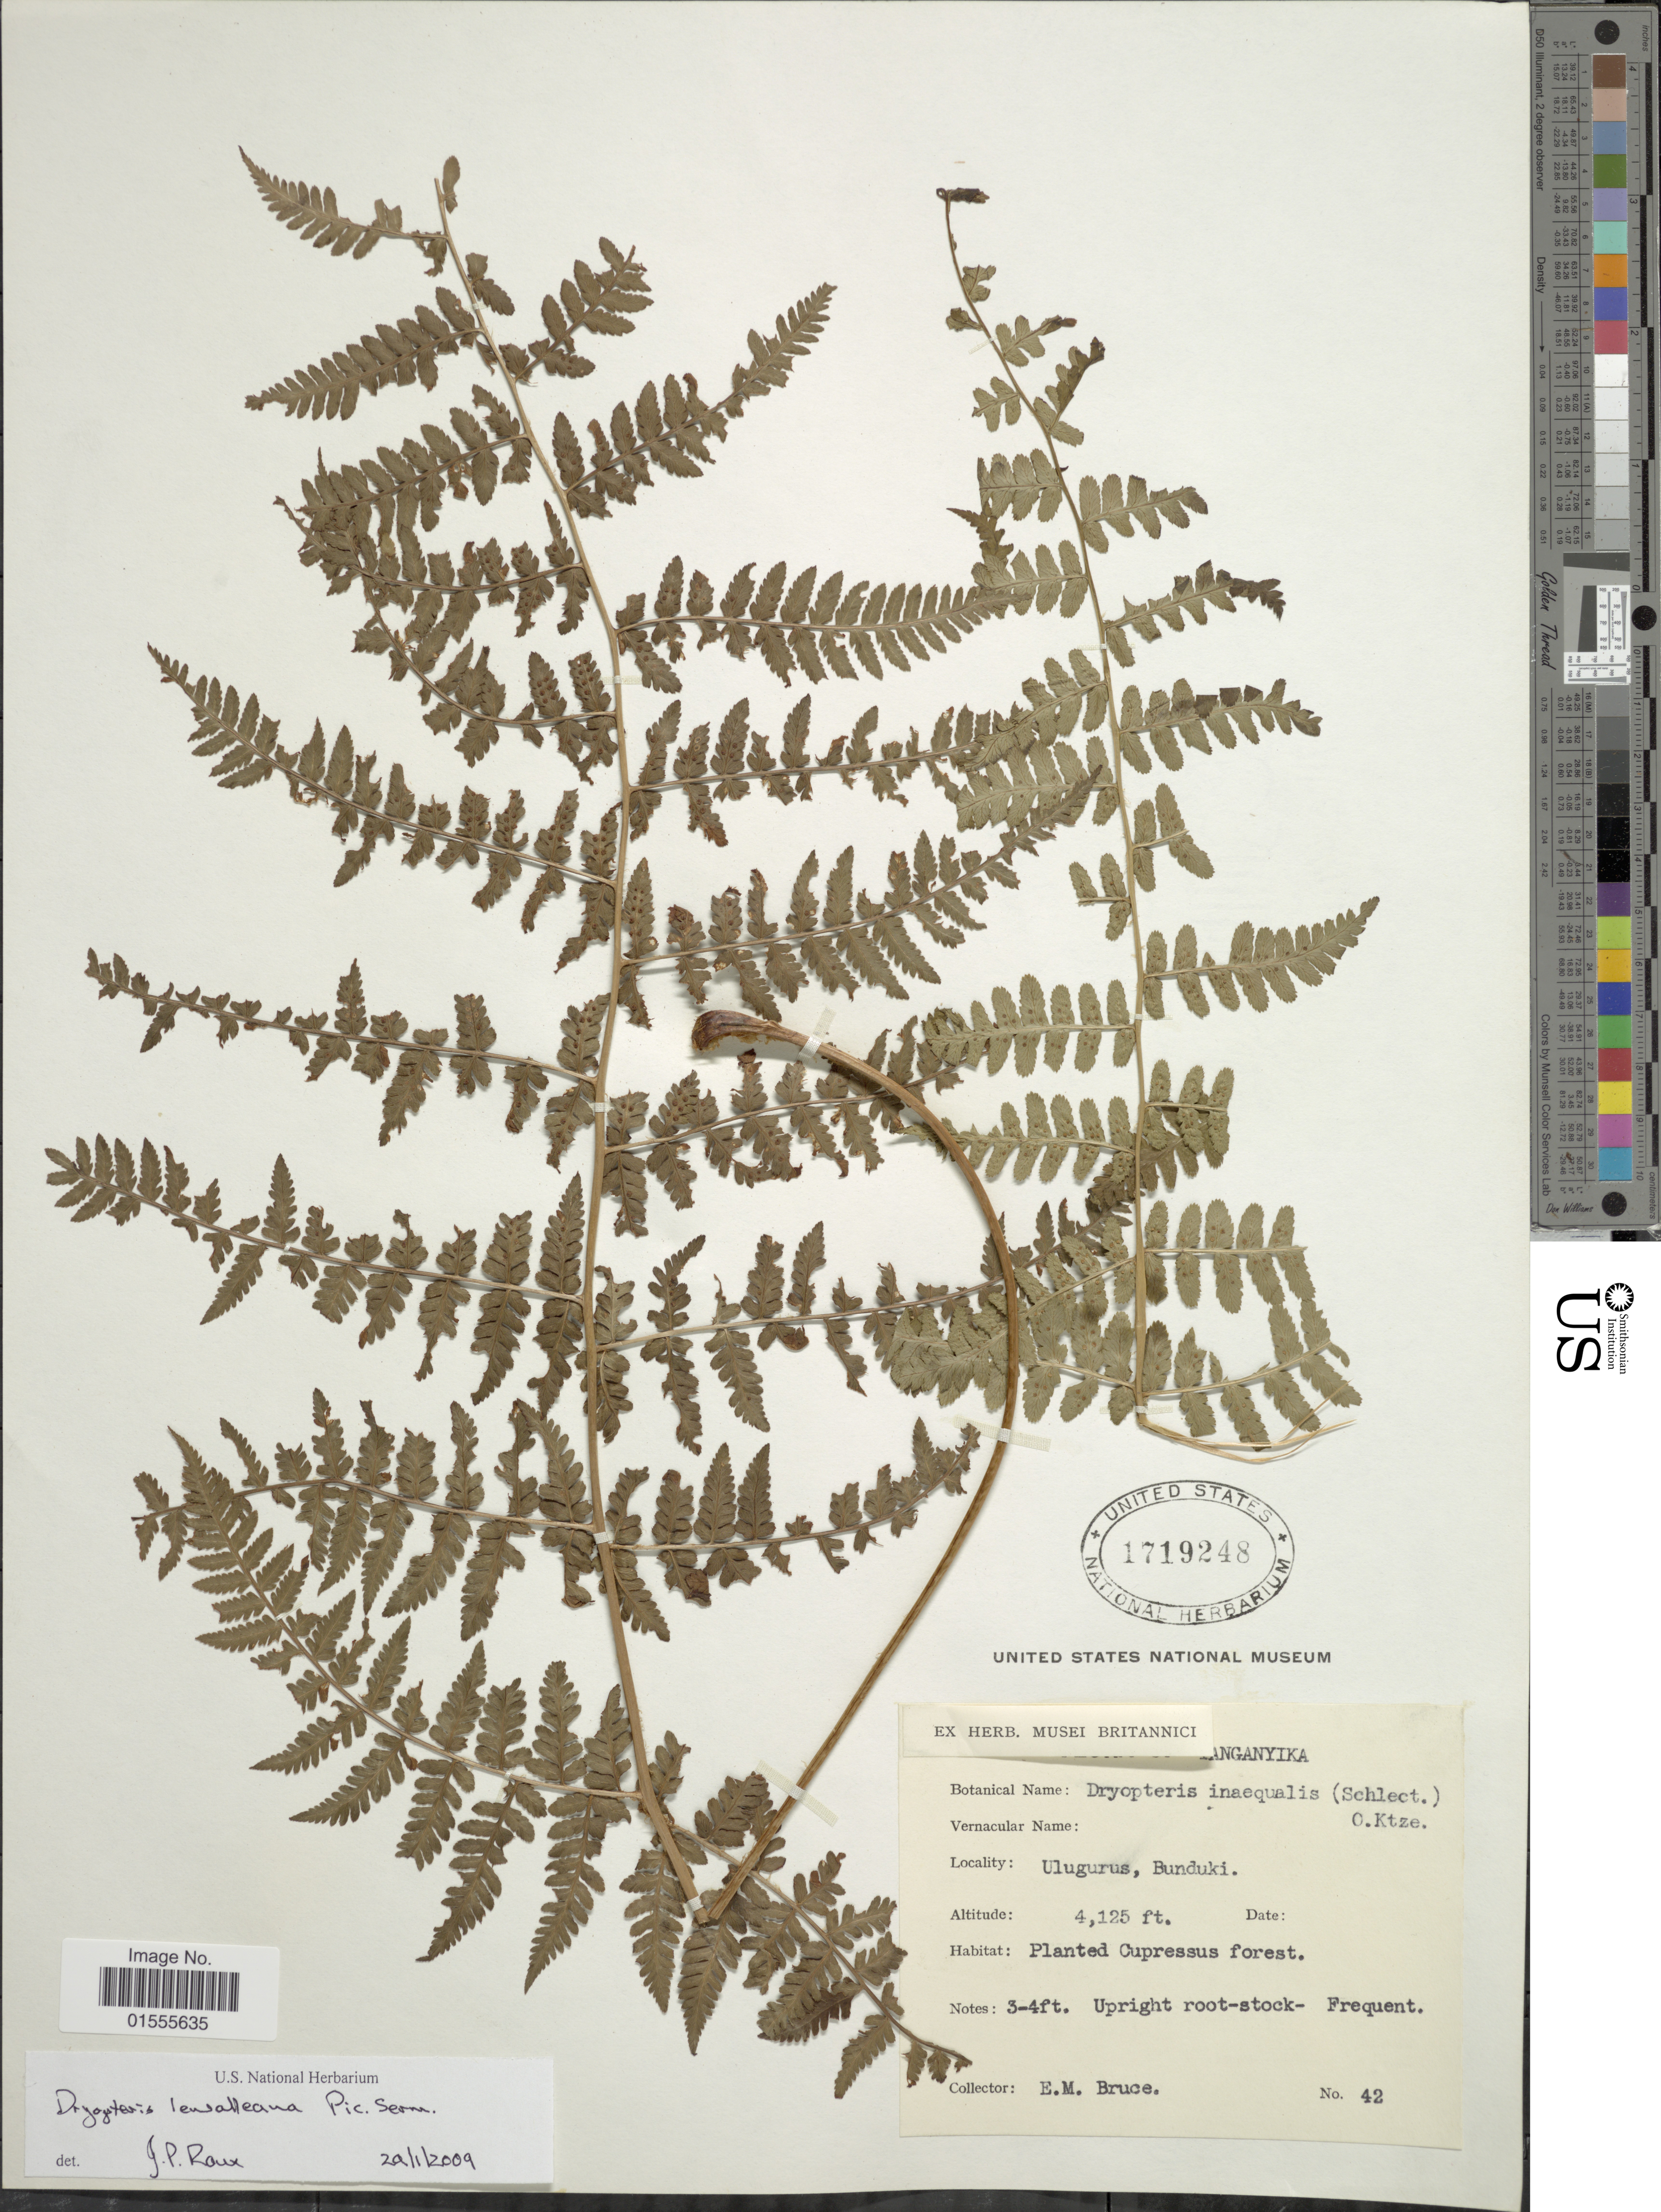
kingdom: Plantae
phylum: Tracheophyta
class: Polypodiopsida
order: Polypodiales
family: Dryopteridaceae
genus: Dryopteris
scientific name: Dryopteris lewalleana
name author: Pic. Serm.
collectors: E. Bruce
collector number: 42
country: Tanzania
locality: [illegible text]ganyika, Ulugurus, Bunduki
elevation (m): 1257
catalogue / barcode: US 1719248